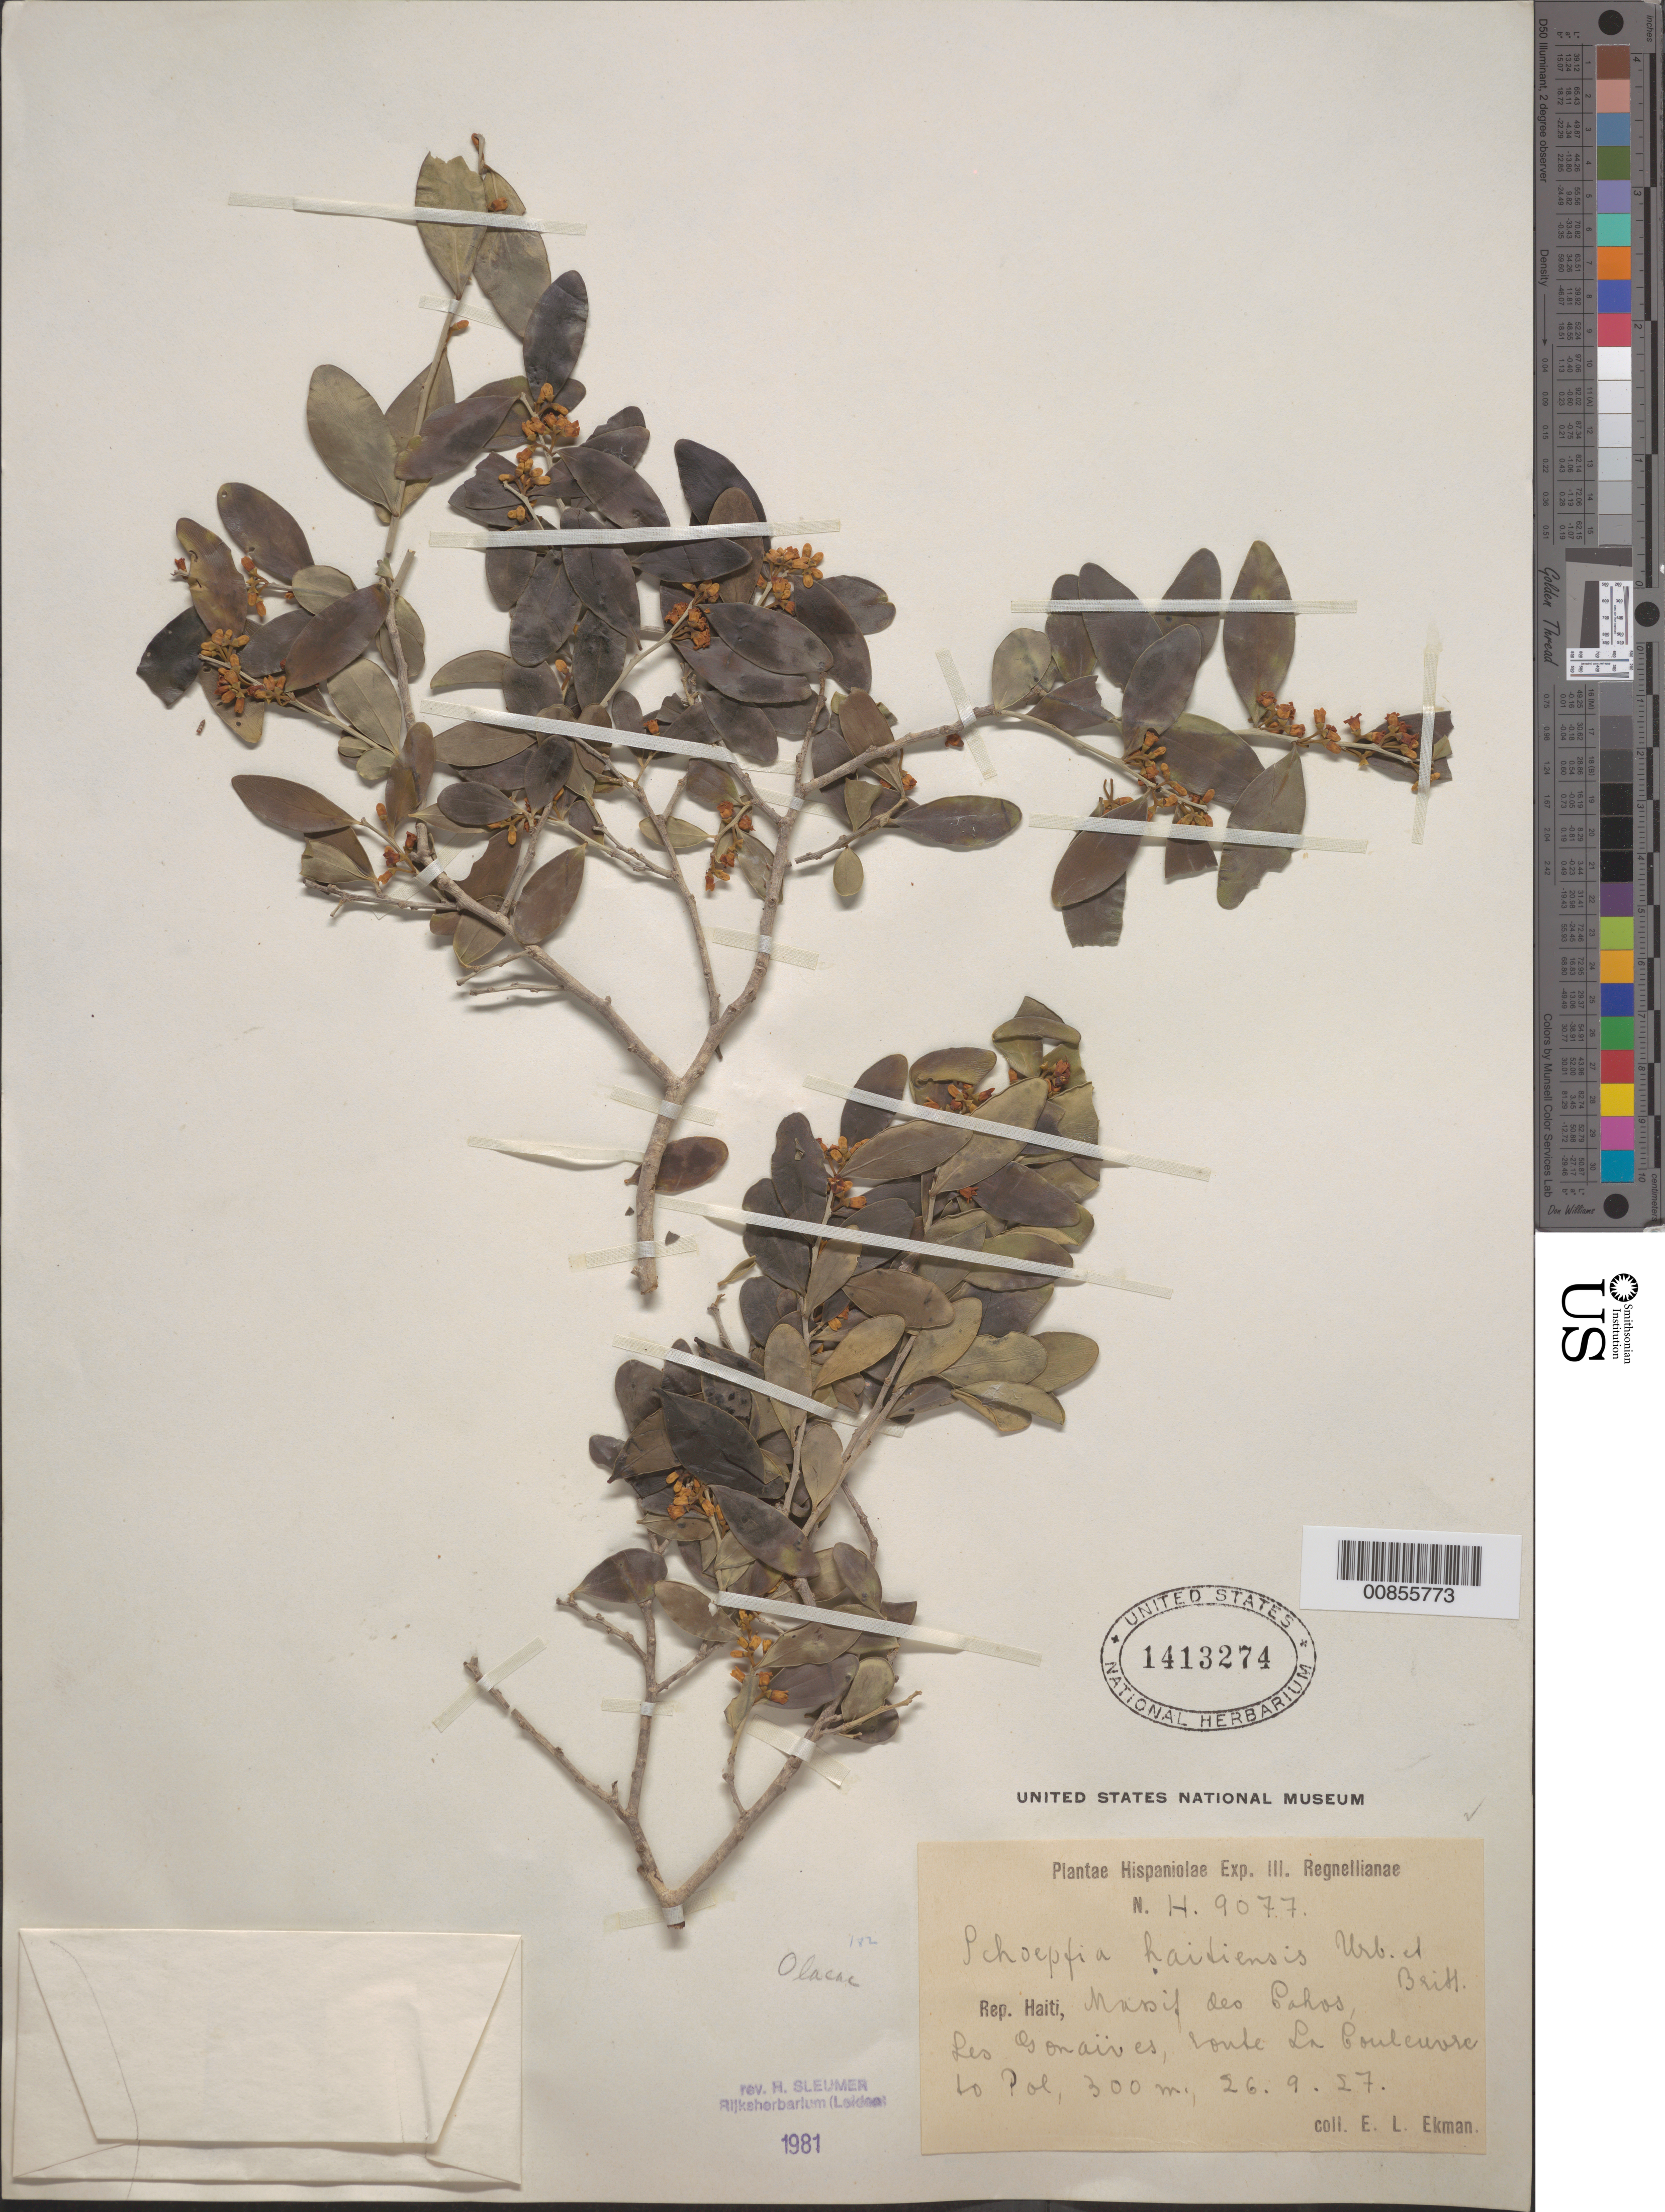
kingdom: Plantae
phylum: Tracheophyta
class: Magnoliopsida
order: Santalales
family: Schoepfiaceae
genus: Schoepfia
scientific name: Schoepfia haitiensis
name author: Urb. & Britton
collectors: E. L. Ekman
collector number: H 9077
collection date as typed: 26 Sep 1927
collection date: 1927-09-26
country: Haiti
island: Hispaniola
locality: Massif des Cahos, Les Gonaïves, route La Couleuvre to "Pol".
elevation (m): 300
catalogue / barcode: US 1413274